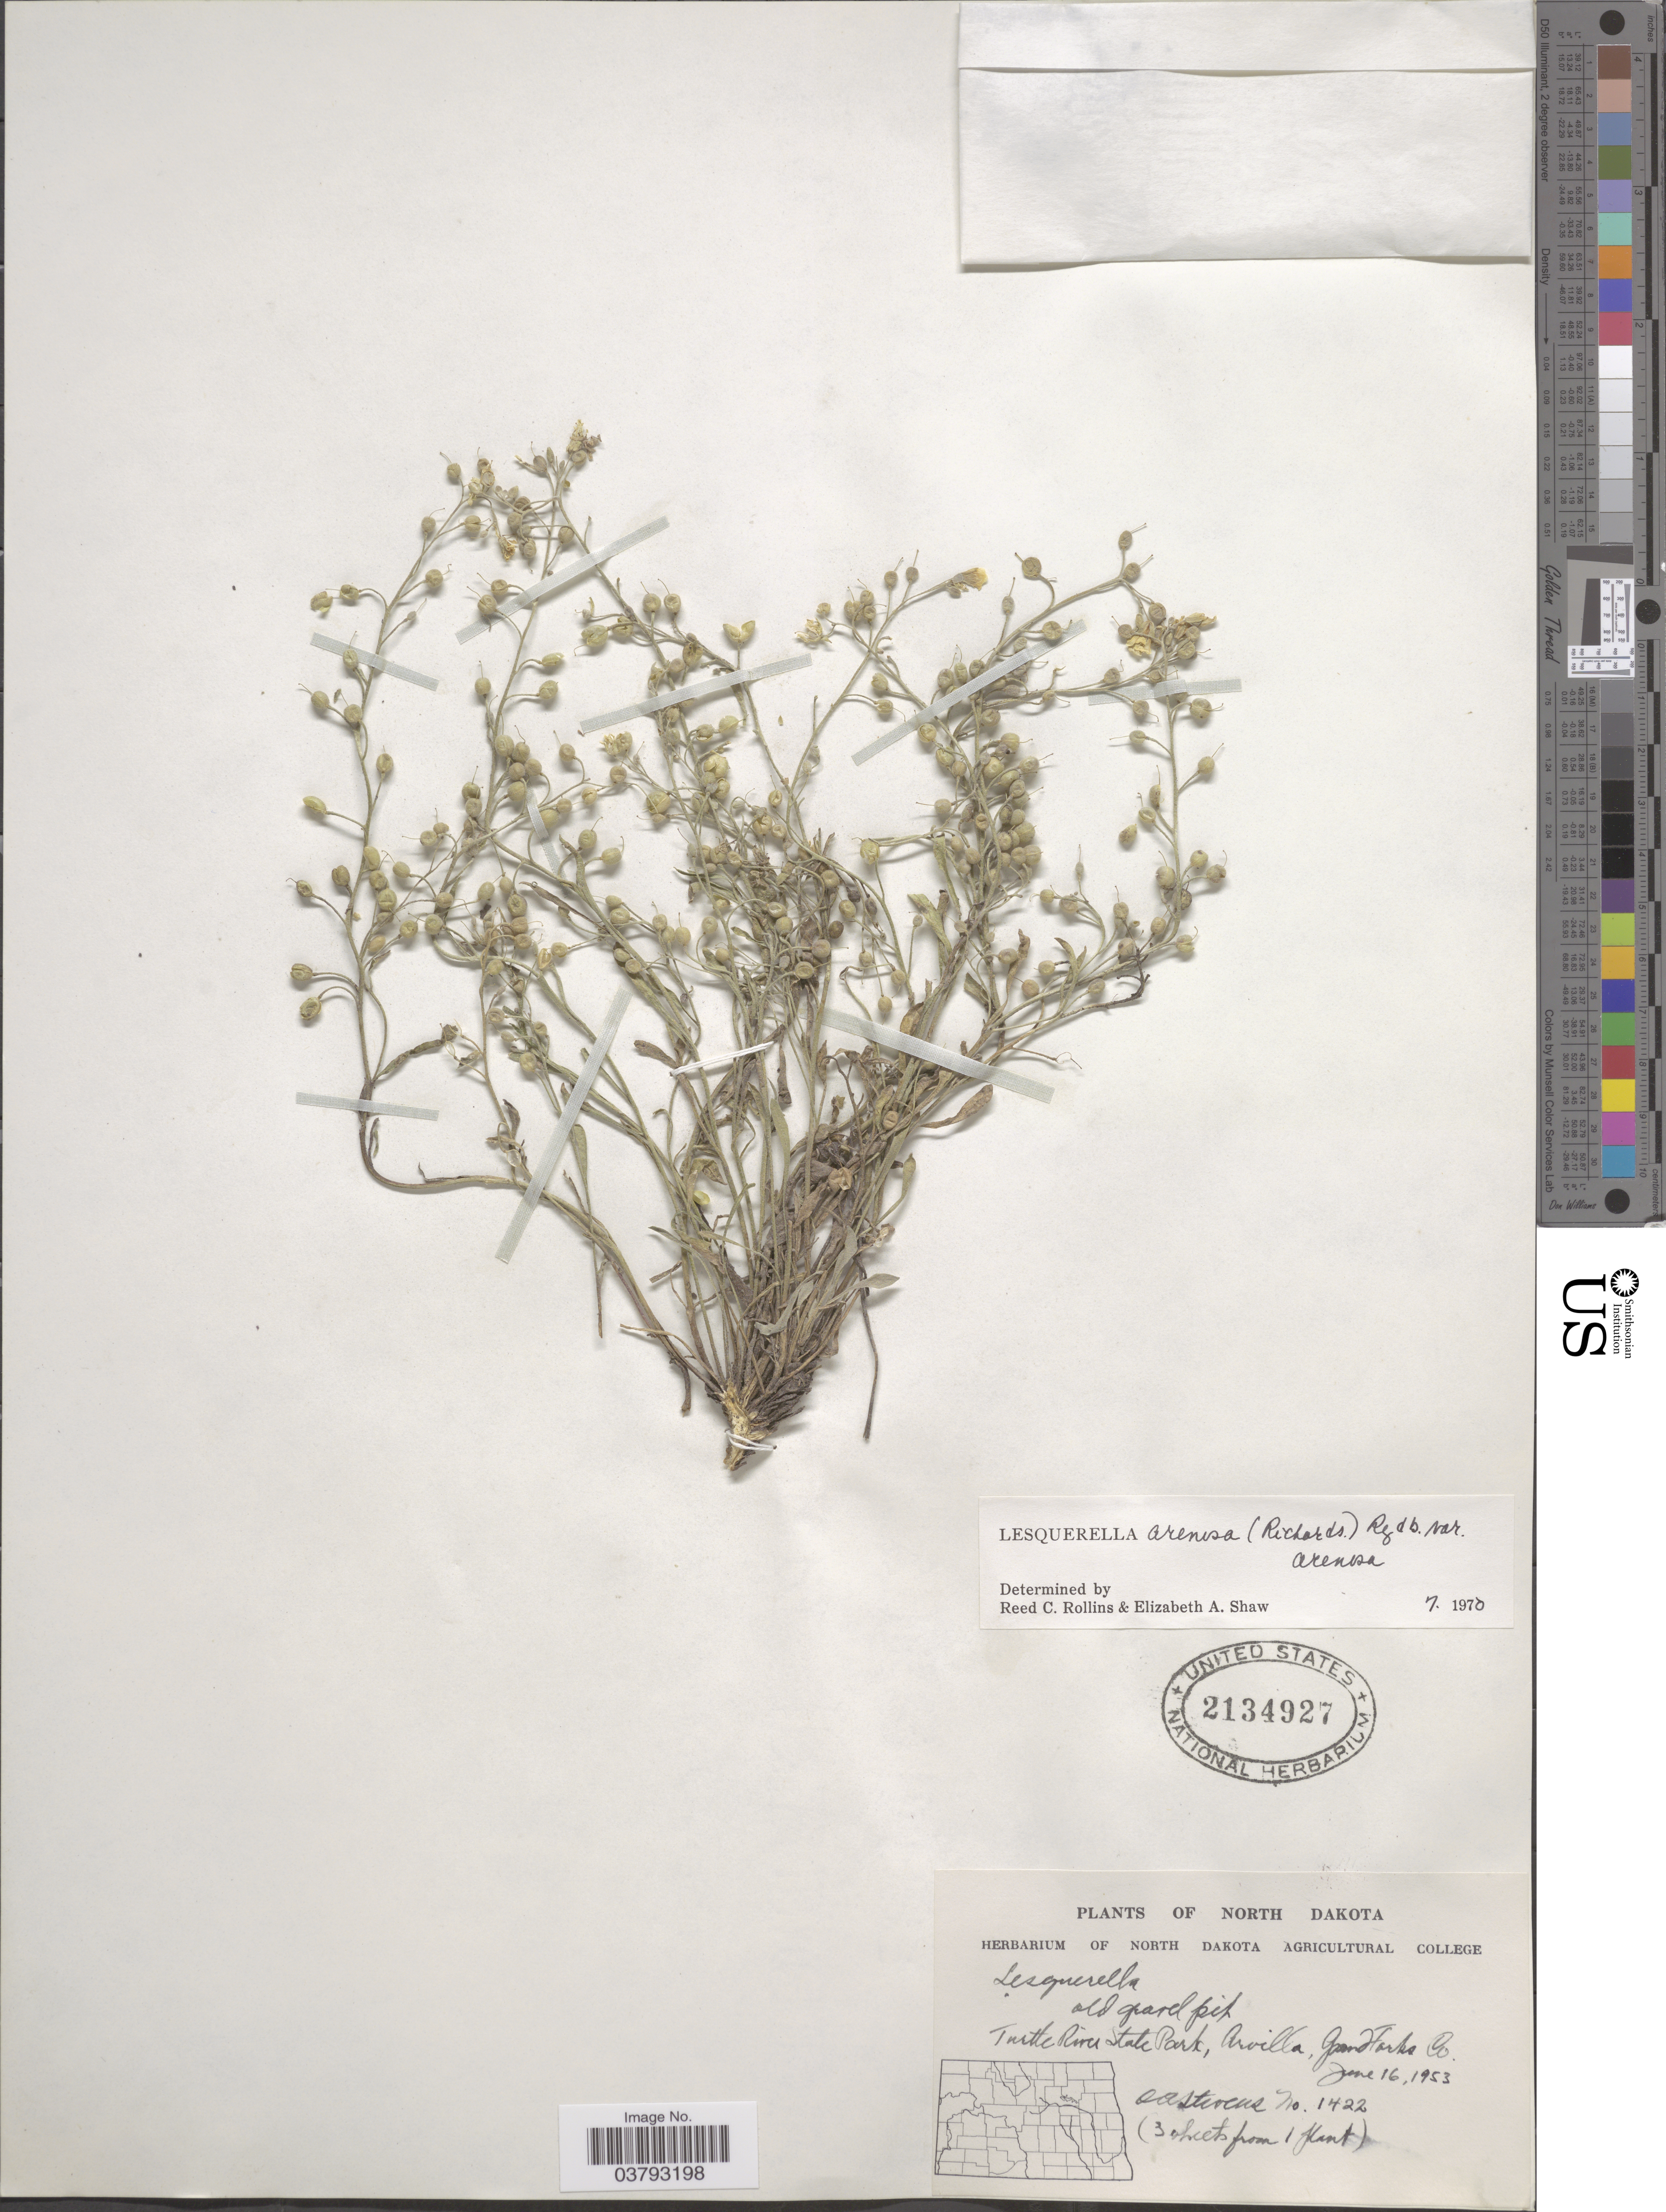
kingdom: Plantae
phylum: Tracheophyta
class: Magnoliopsida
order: Brassicales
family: Brassicaceae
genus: Lesquerella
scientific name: Lesquerella arenosa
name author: (Richardson) Rydb.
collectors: O. A. Stevens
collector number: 1422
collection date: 1953-06-16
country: United States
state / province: North Dakota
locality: Turtle River State Park, Arvilla, Grand Forks Co.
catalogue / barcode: US 2134927